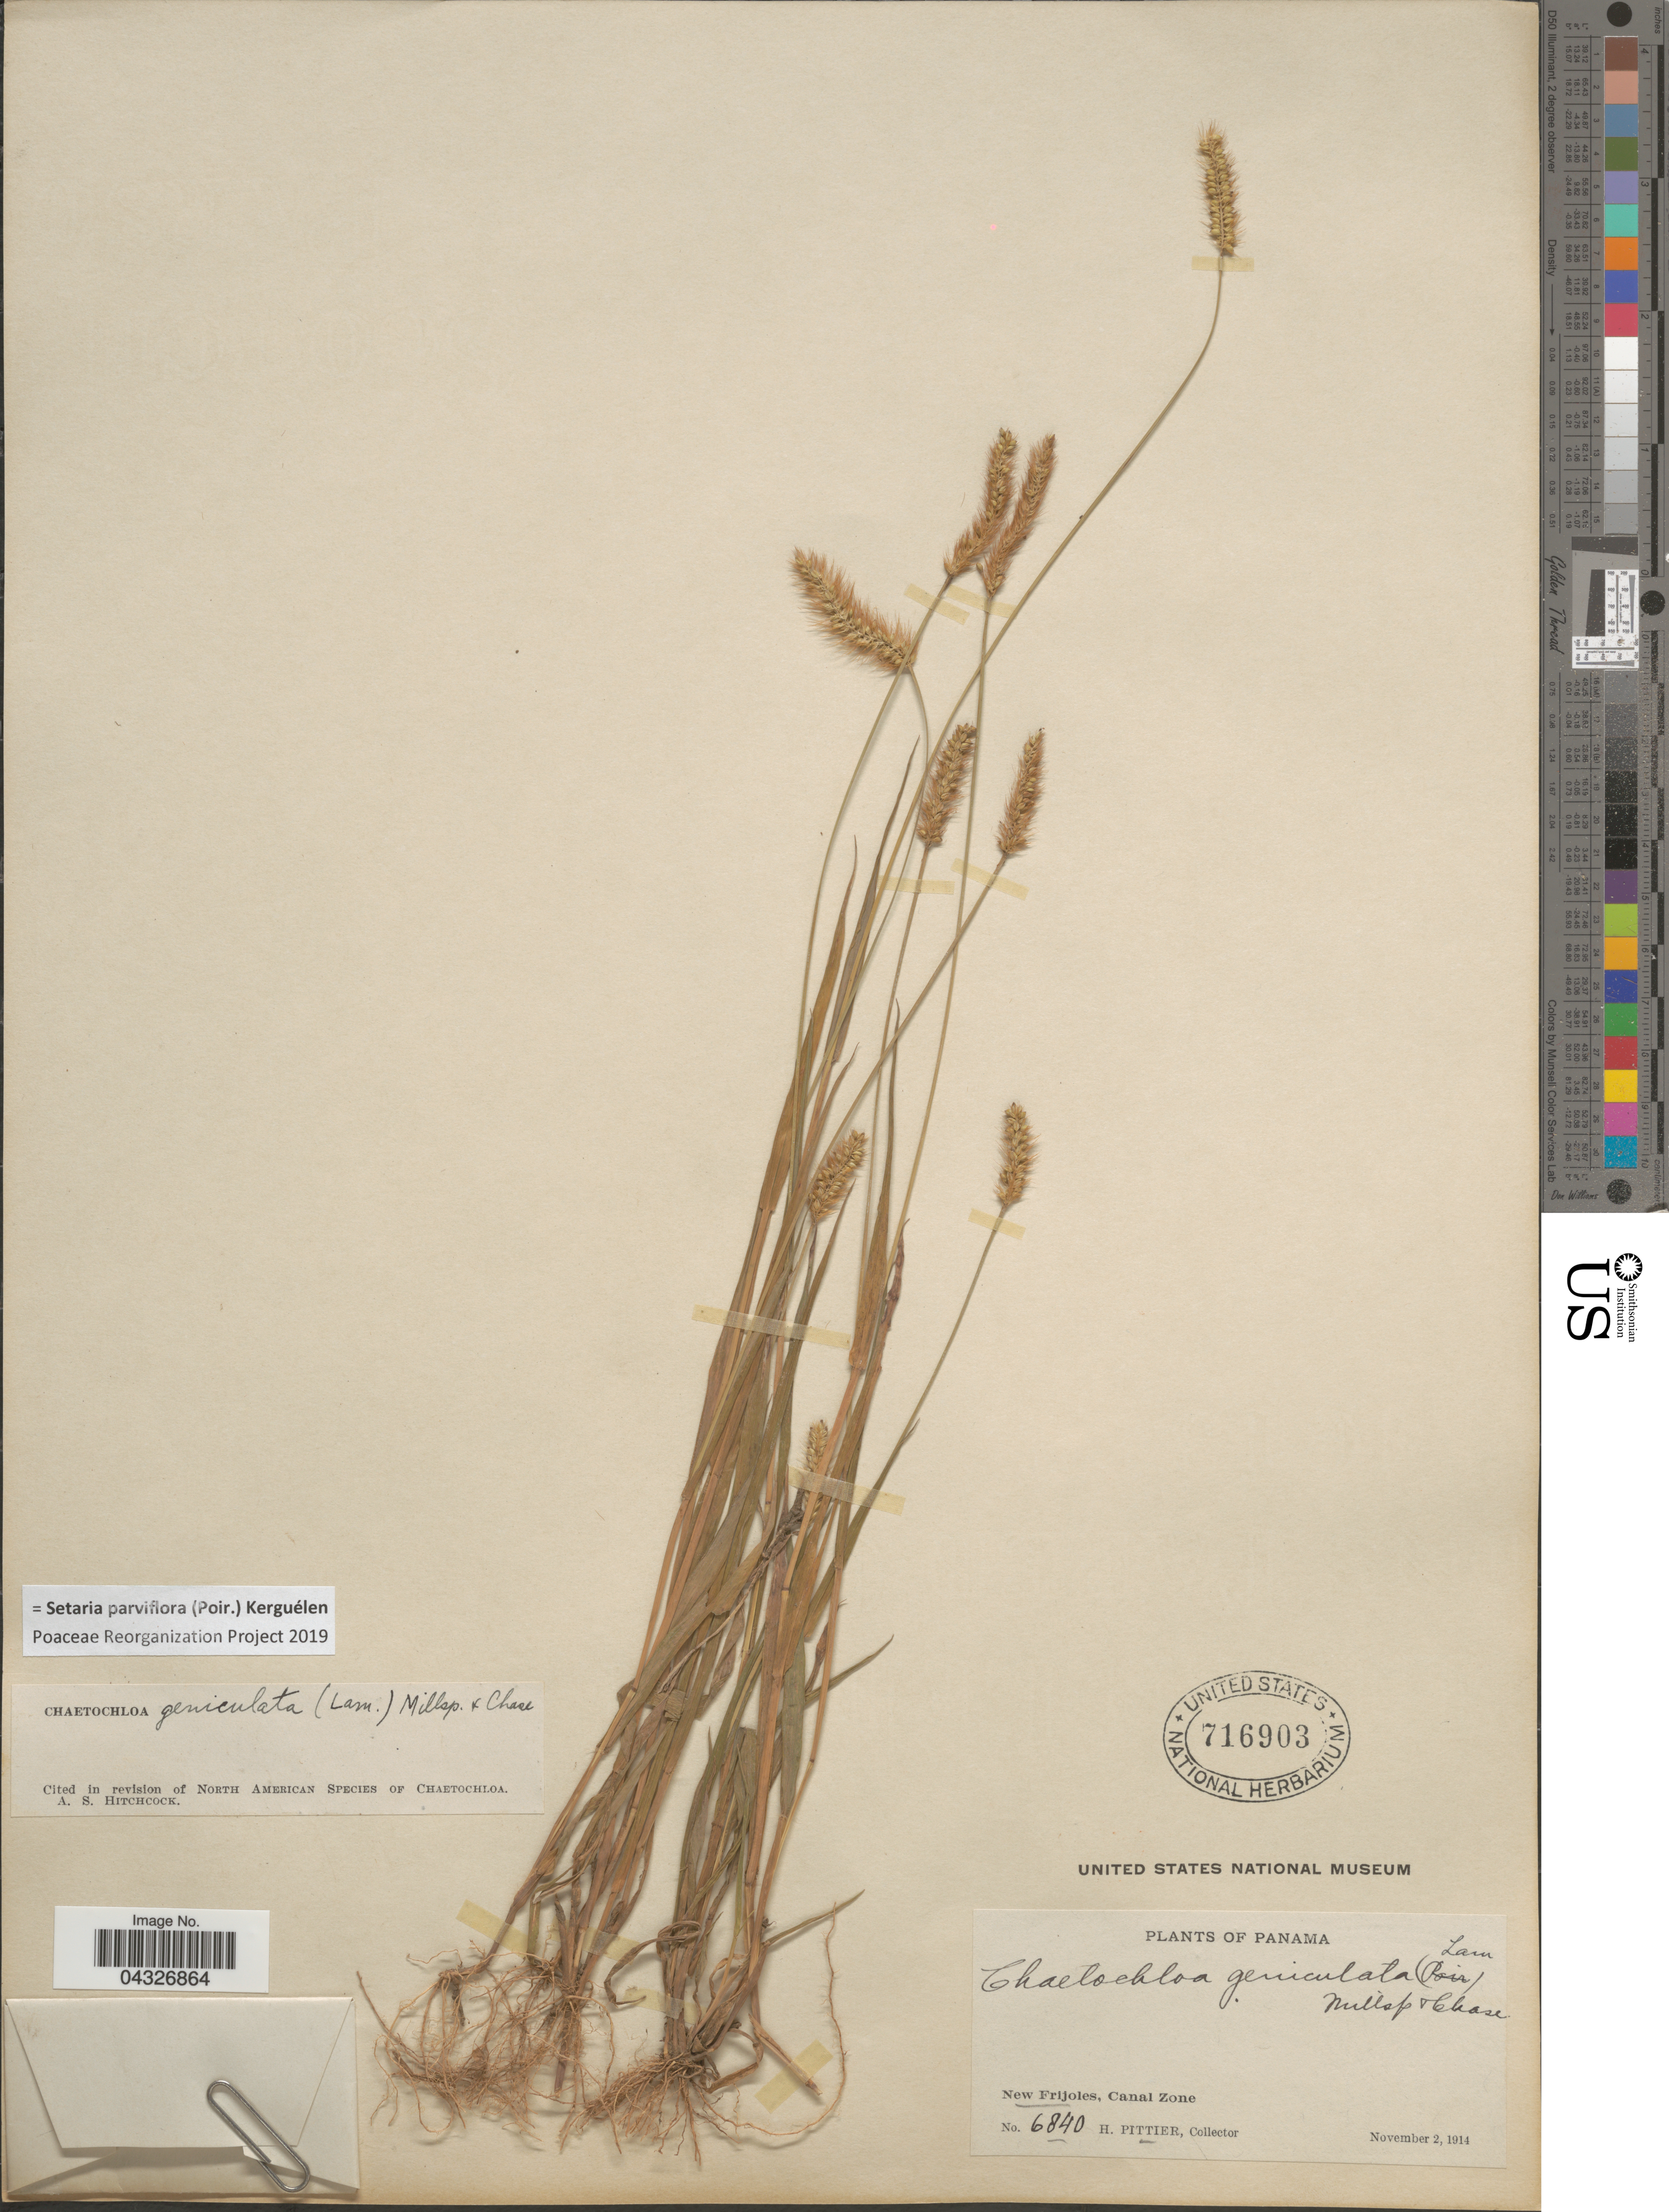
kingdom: Plantae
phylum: Tracheophyta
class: Liliopsida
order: Poales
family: Poaceae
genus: Setaria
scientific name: Setaria parviflora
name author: (Poir.) Kerguélen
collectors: H. F. Pittier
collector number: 6840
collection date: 1914-11-02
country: Panama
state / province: Colón / Panamá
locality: New Frijoles, Canal Zone.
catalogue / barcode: US 716903